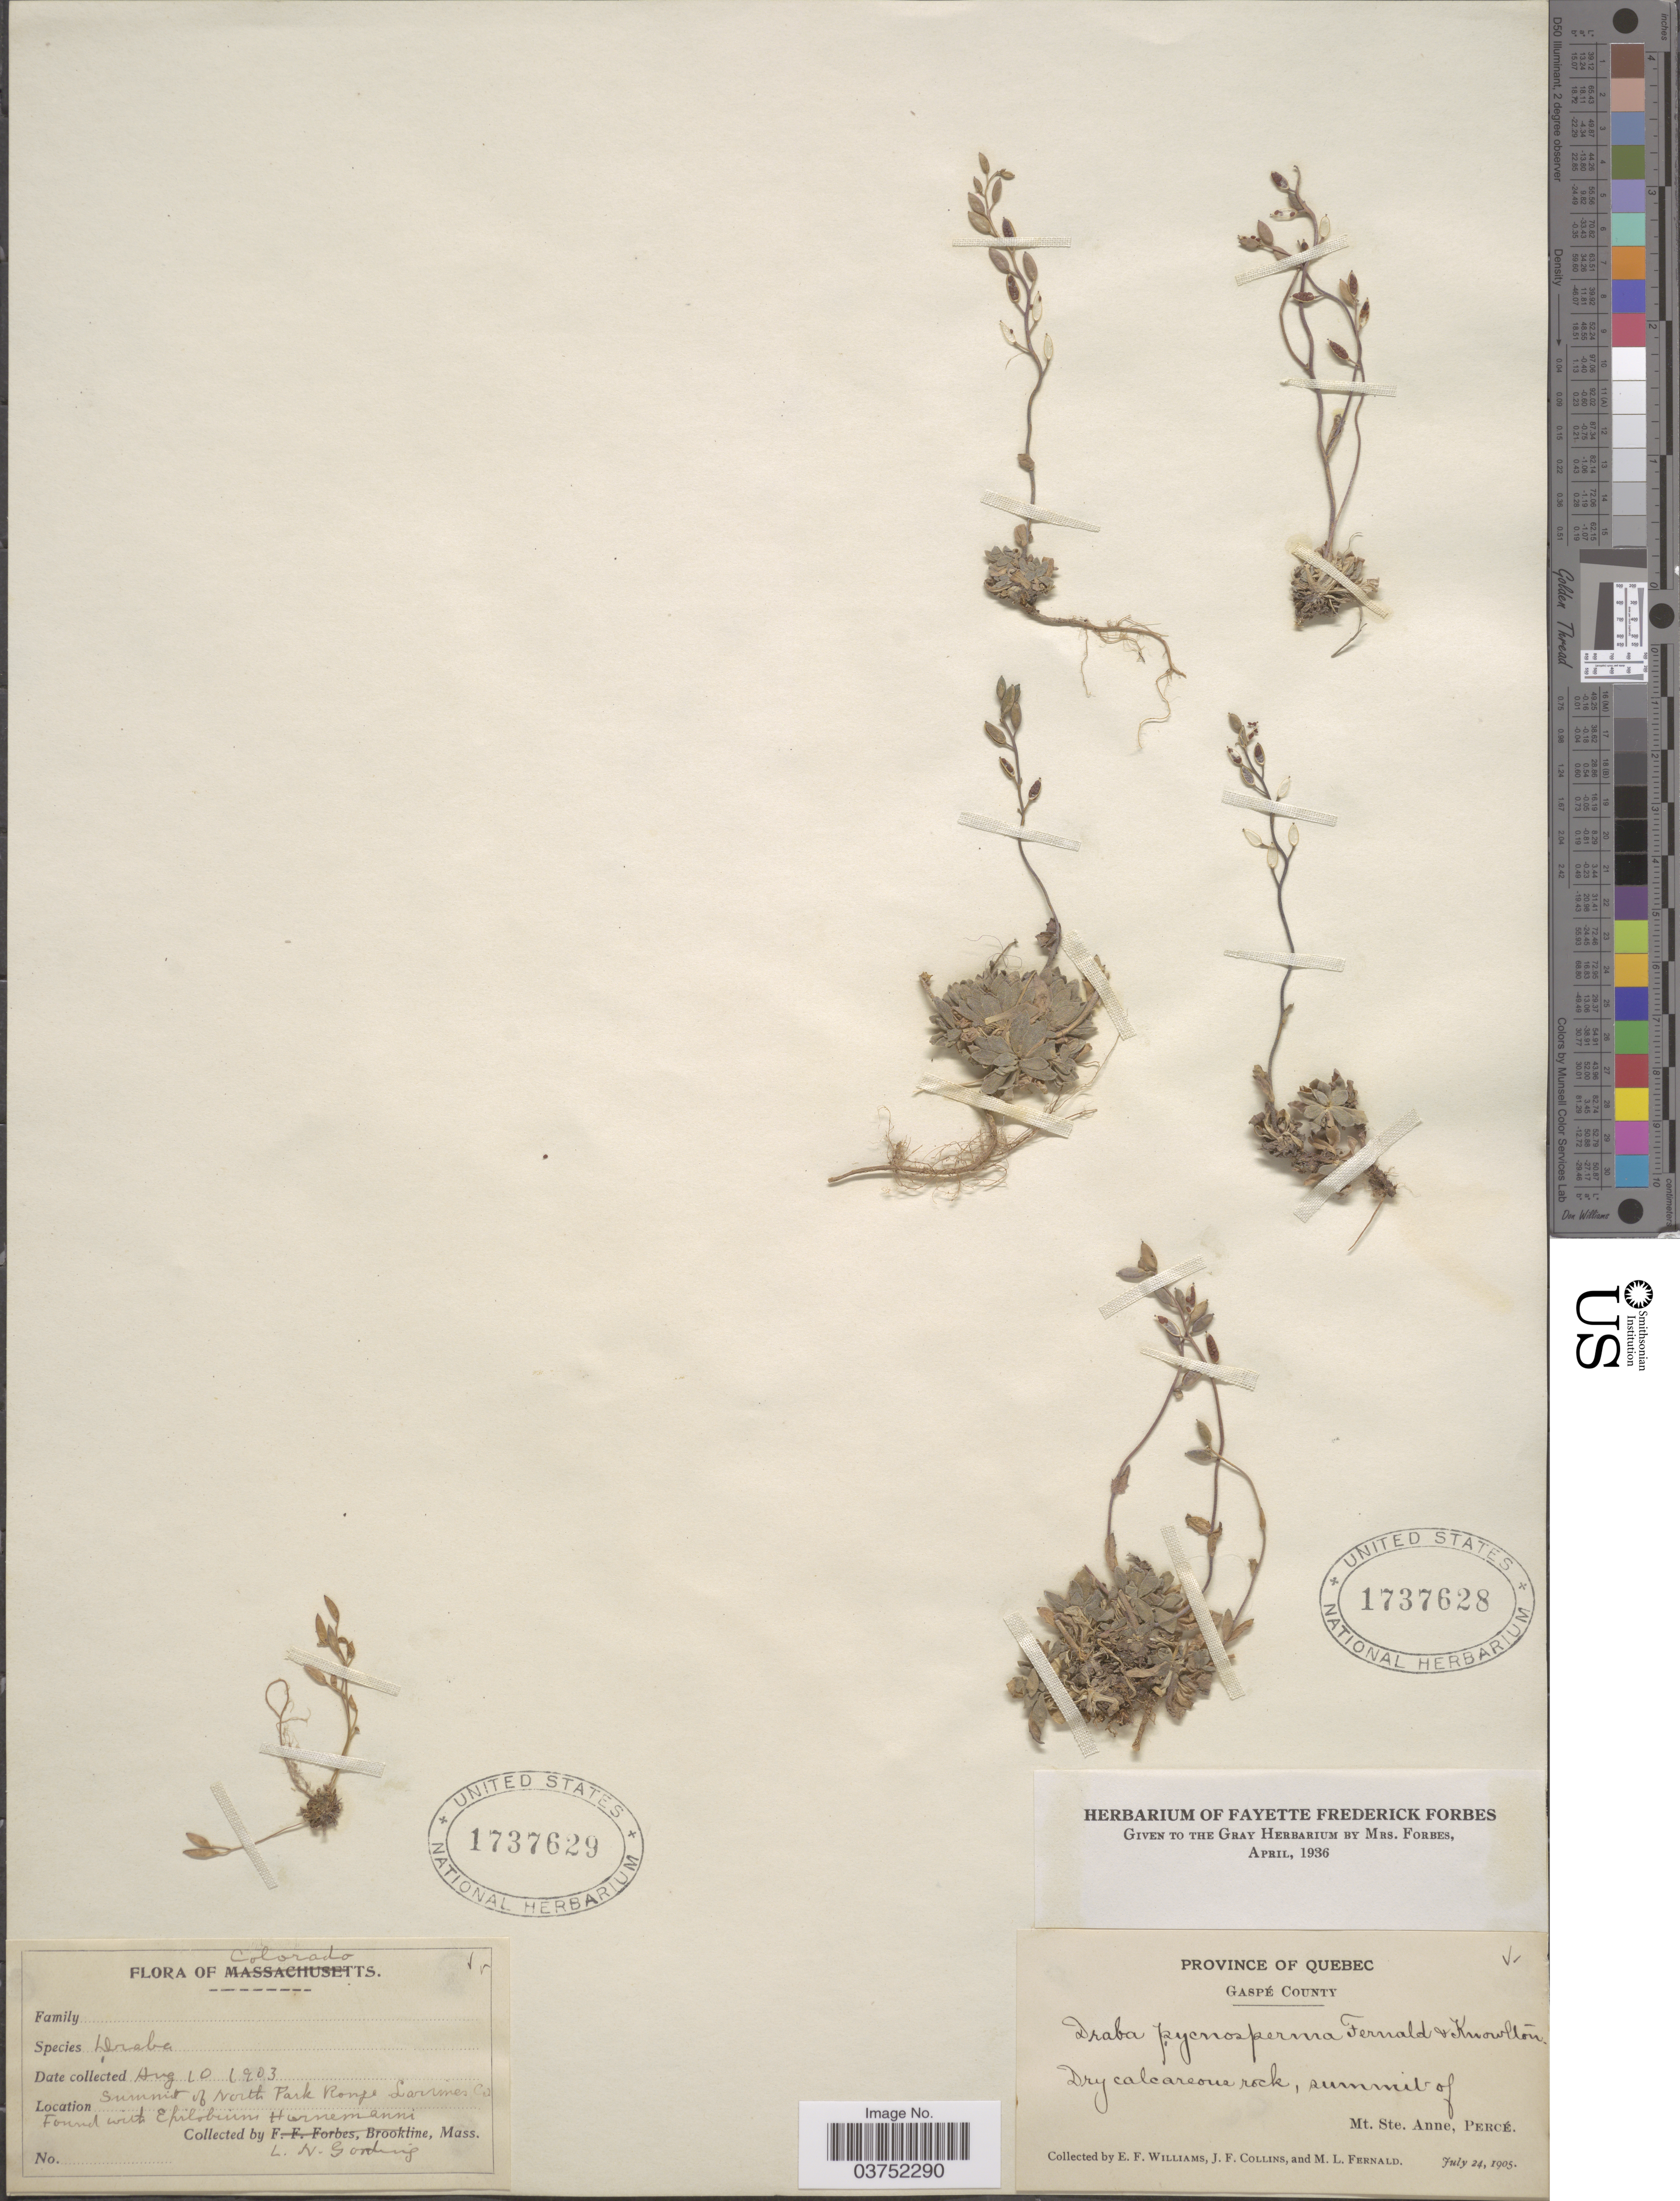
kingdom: Plantae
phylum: Tracheophyta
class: Magnoliopsida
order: Brassicales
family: Brassicaceae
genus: Draba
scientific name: Draba pycnosperma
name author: Fernald & C.H. Knowlt.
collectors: L. Gooding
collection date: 1903-08-10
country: United States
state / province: Colorado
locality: Summit of North Park Range Larimes Co.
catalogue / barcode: US 1737629-2